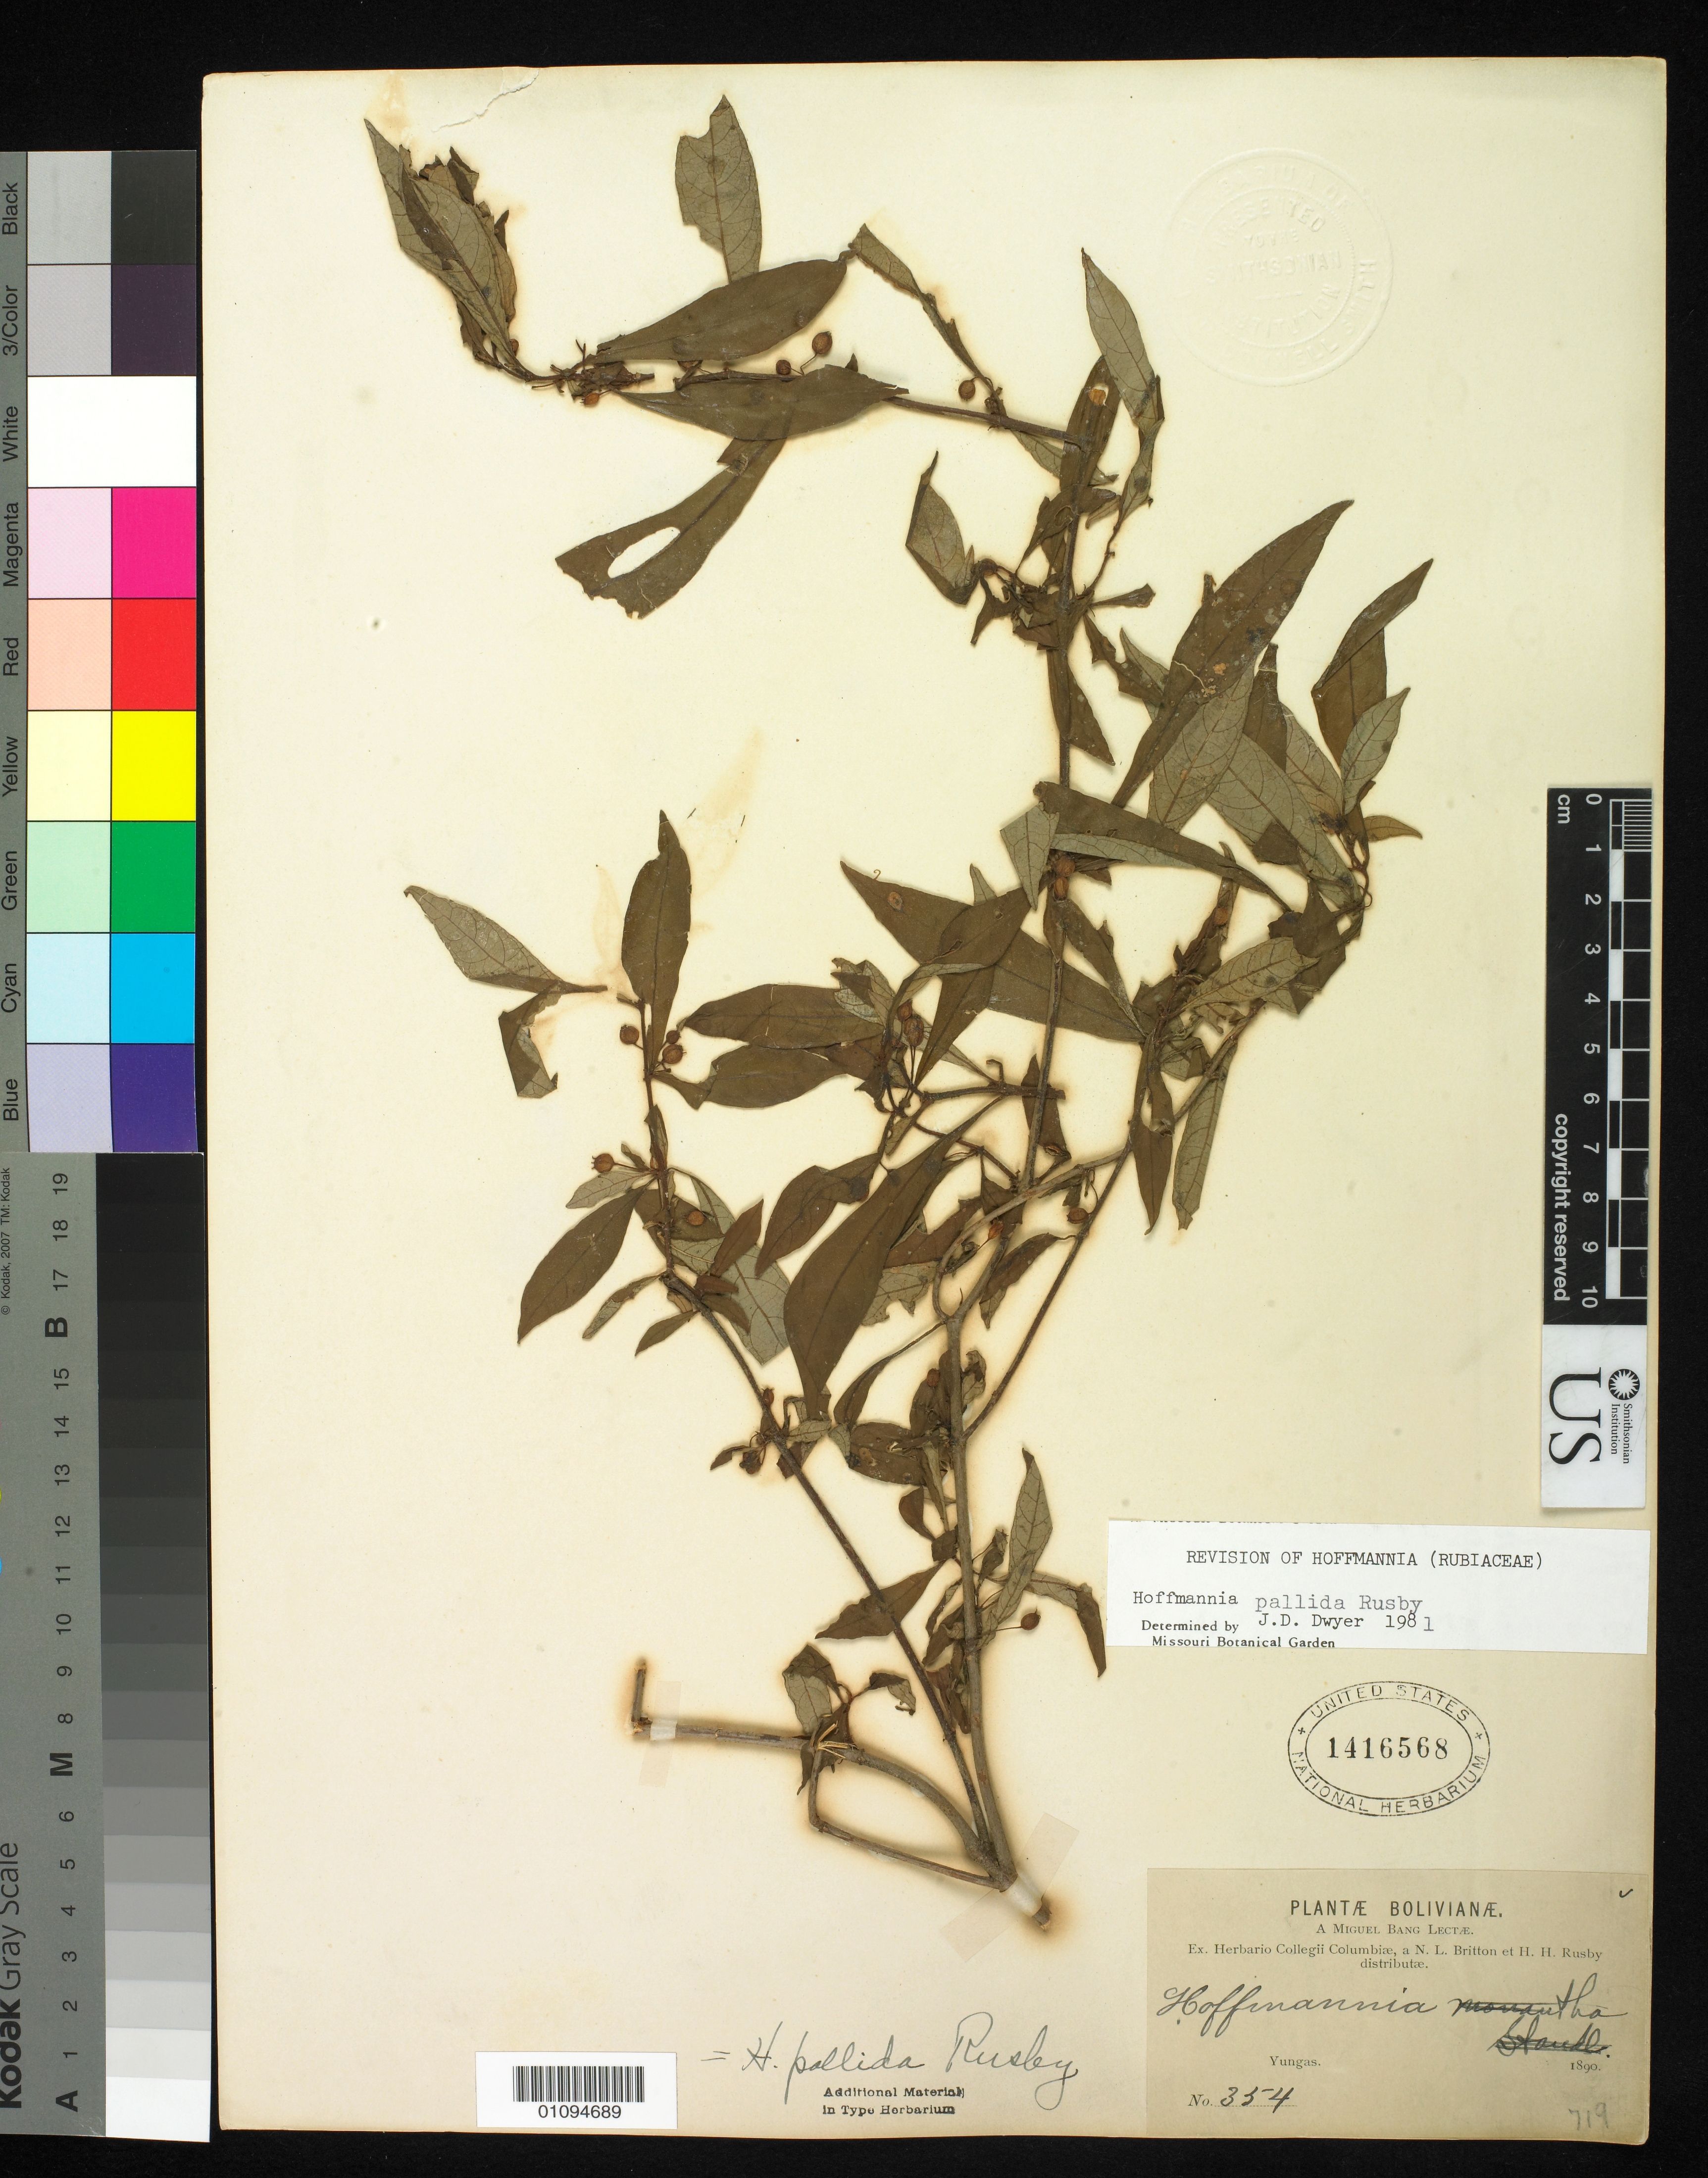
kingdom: Plantae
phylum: Tracheophyta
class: Magnoliopsida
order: Gentianales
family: Rubiaceae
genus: Hoffmannia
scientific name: Hoffmannia pallida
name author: Rusby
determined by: Dwyer, J. D., (MO), Missouri Botanical Garden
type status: Isotype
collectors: M. Bang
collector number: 354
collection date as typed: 1890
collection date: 1890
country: Bolivia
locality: Yungas.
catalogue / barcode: US 1416568